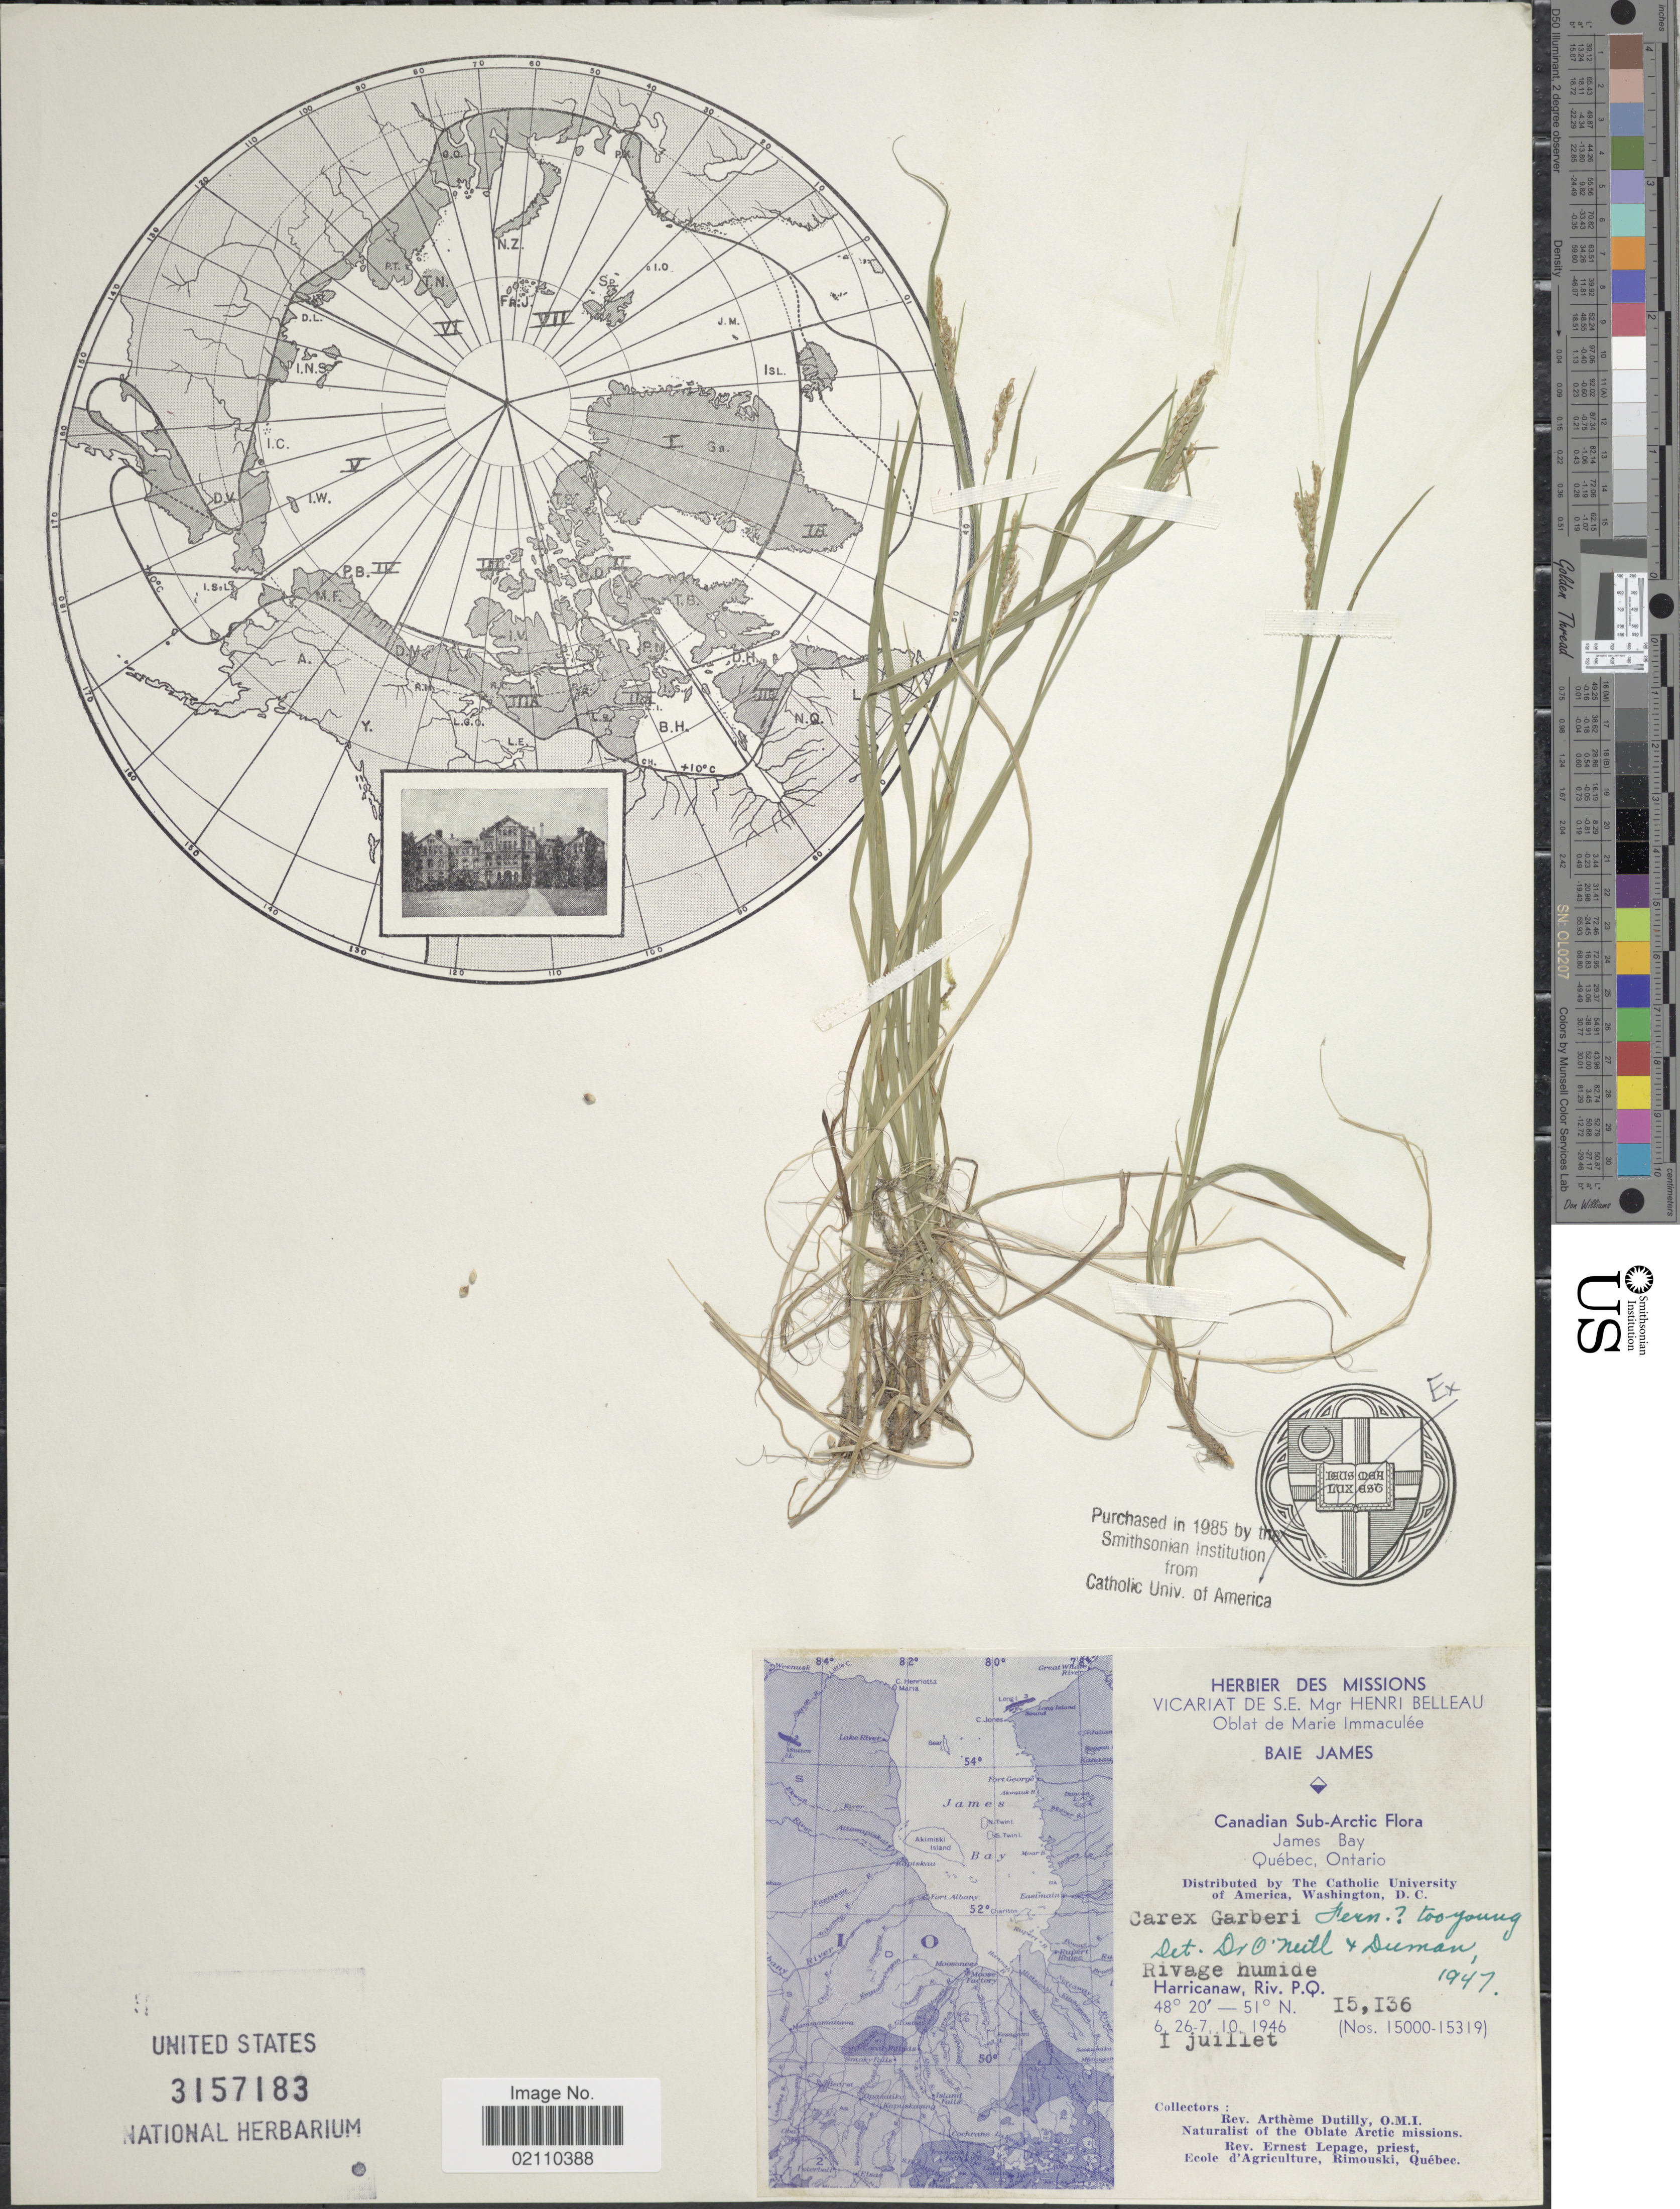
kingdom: Plantae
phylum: Tracheophyta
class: Liliopsida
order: Poales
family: Cyperaceae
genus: Carex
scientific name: Carex garberi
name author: Fernald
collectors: A. Dutilly & E. Lepage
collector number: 15136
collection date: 1946-07-01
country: Canada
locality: Canadian Sub- Arctic, James Bay, Quebec, Ontario, Rivage humide, Harricanaw, Riv. P.Q.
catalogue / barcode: US 3157183